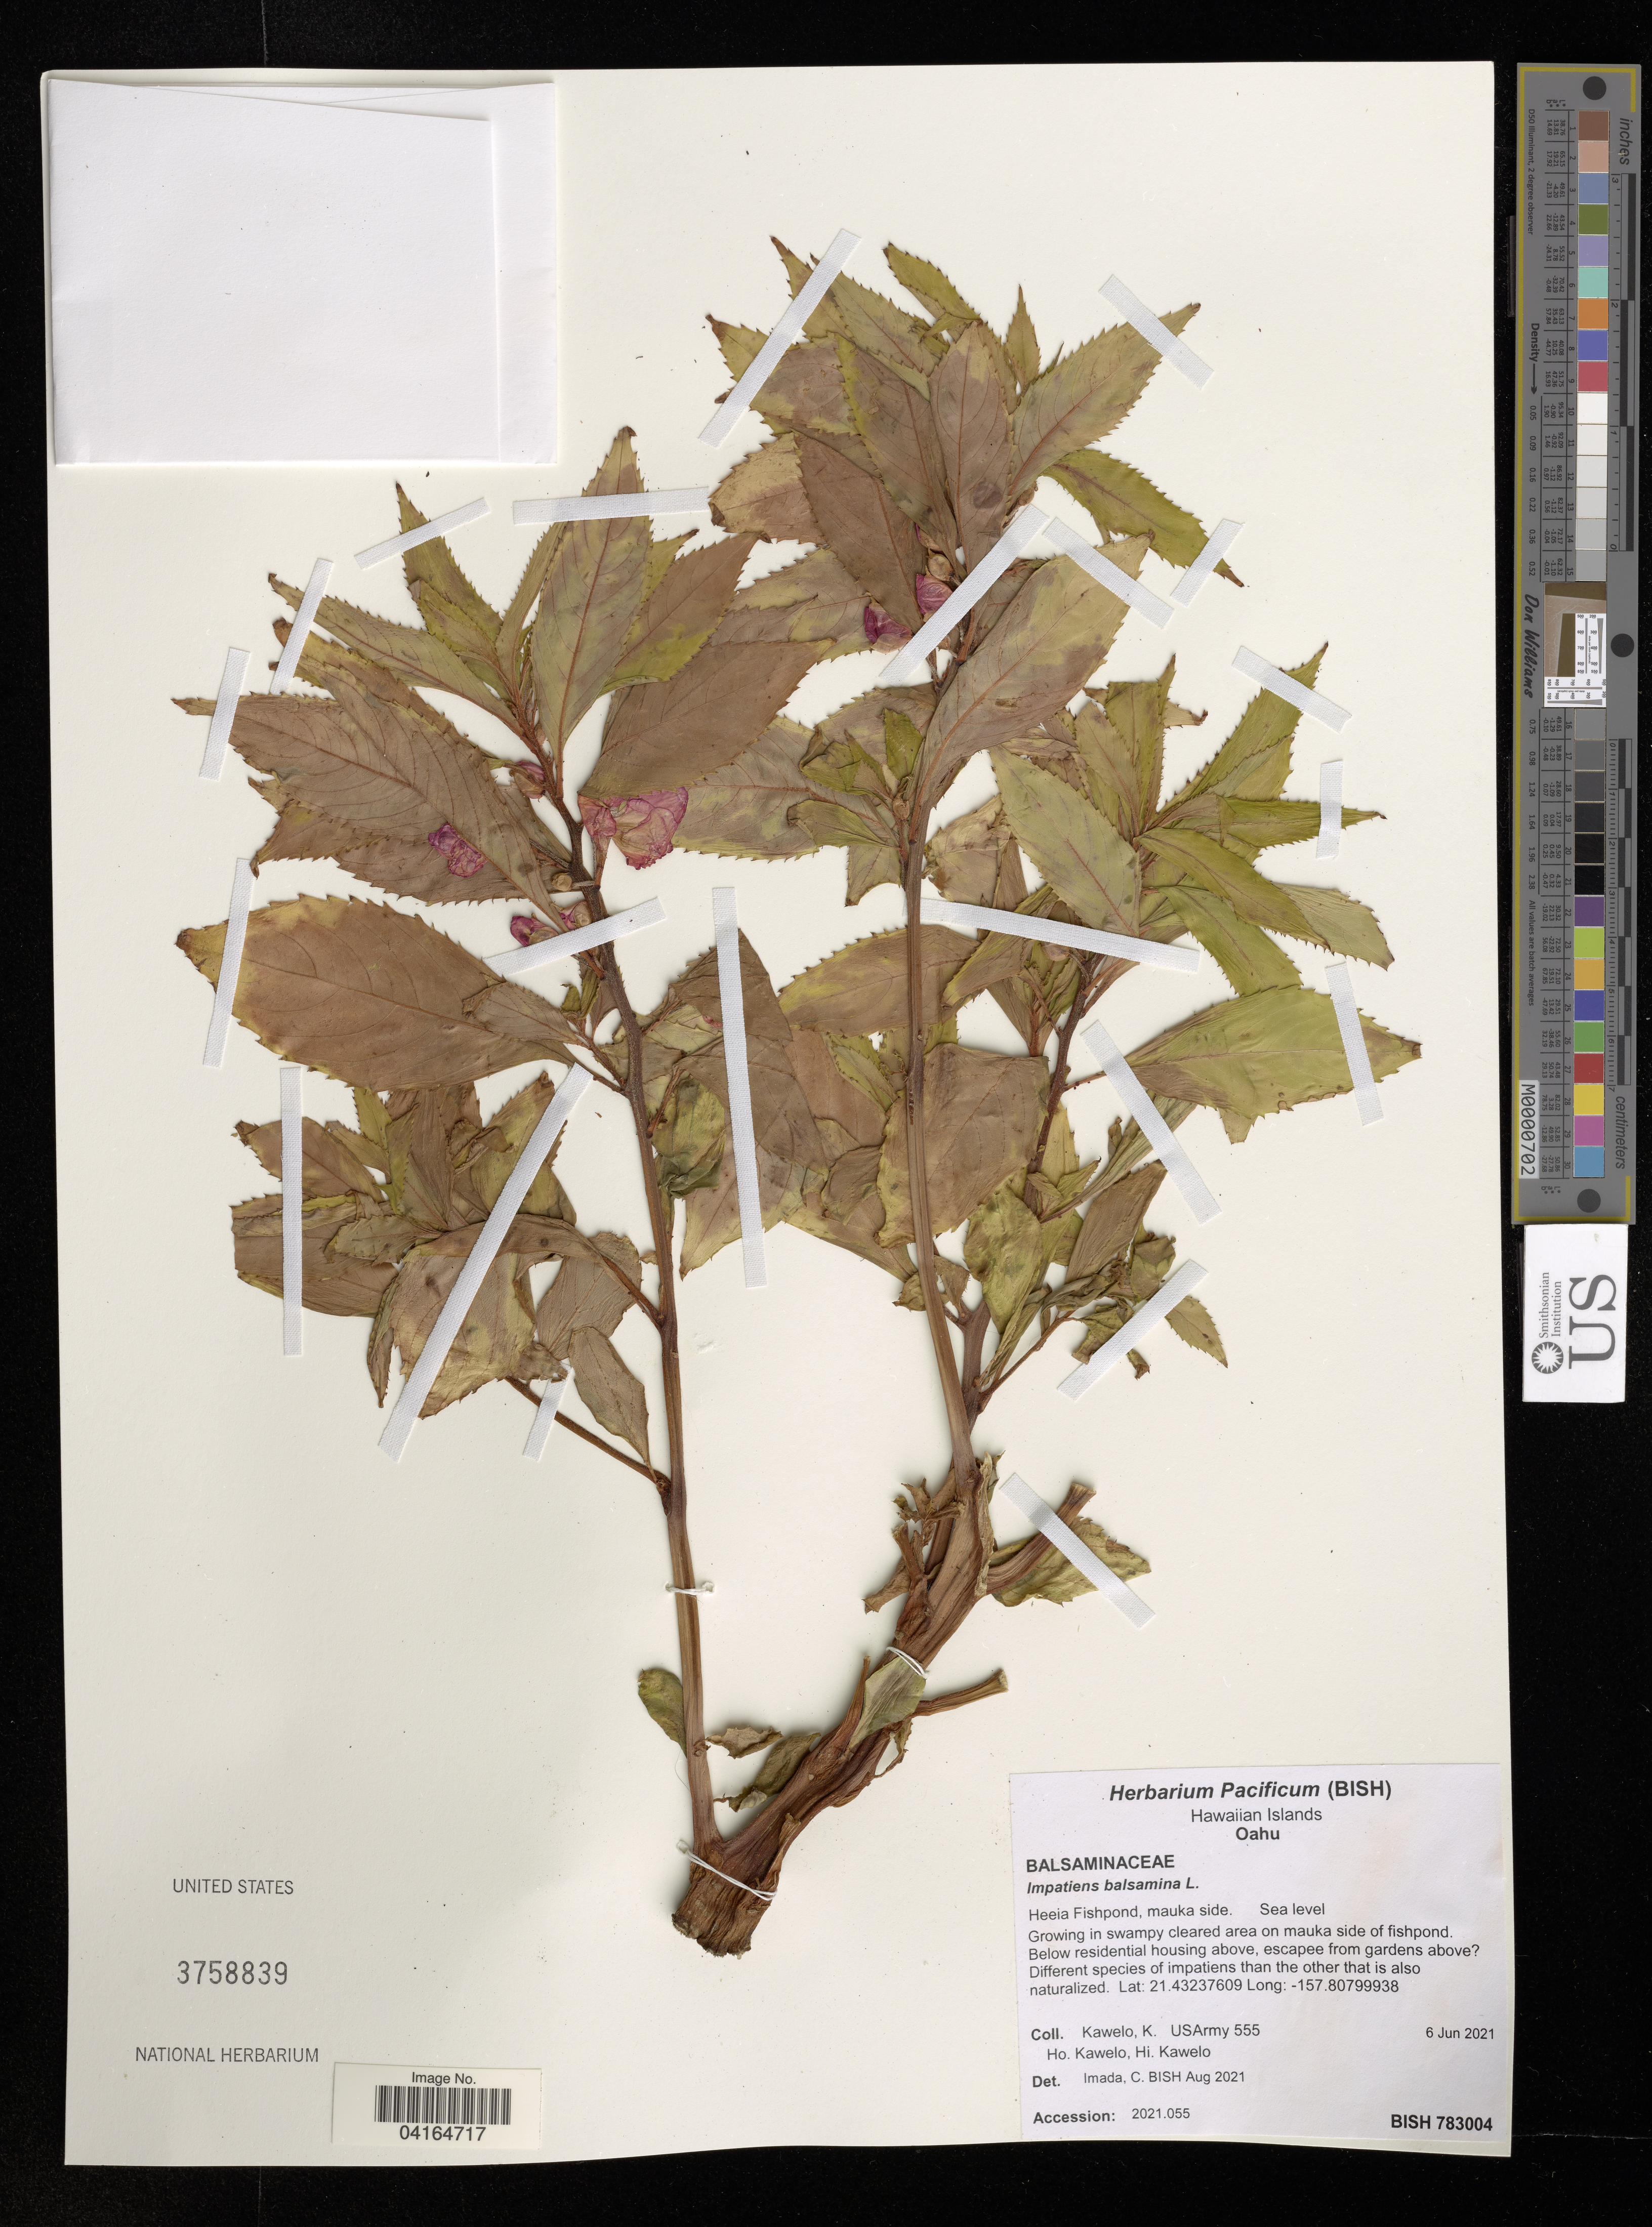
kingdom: Plantae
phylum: Tracheophyta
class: Magnoliopsida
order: Ericales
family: Balsaminaceae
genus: Impatiens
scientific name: Impatiens balsamina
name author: L.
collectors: K. Kawelo, H. Kawelo & H. Kawelo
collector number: USArmy 555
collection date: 2021-06-06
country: United States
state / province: Hawaii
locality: Hwaiian Islands. Oahu. Heeia Fishpond, mauka side.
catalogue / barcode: US 3758839